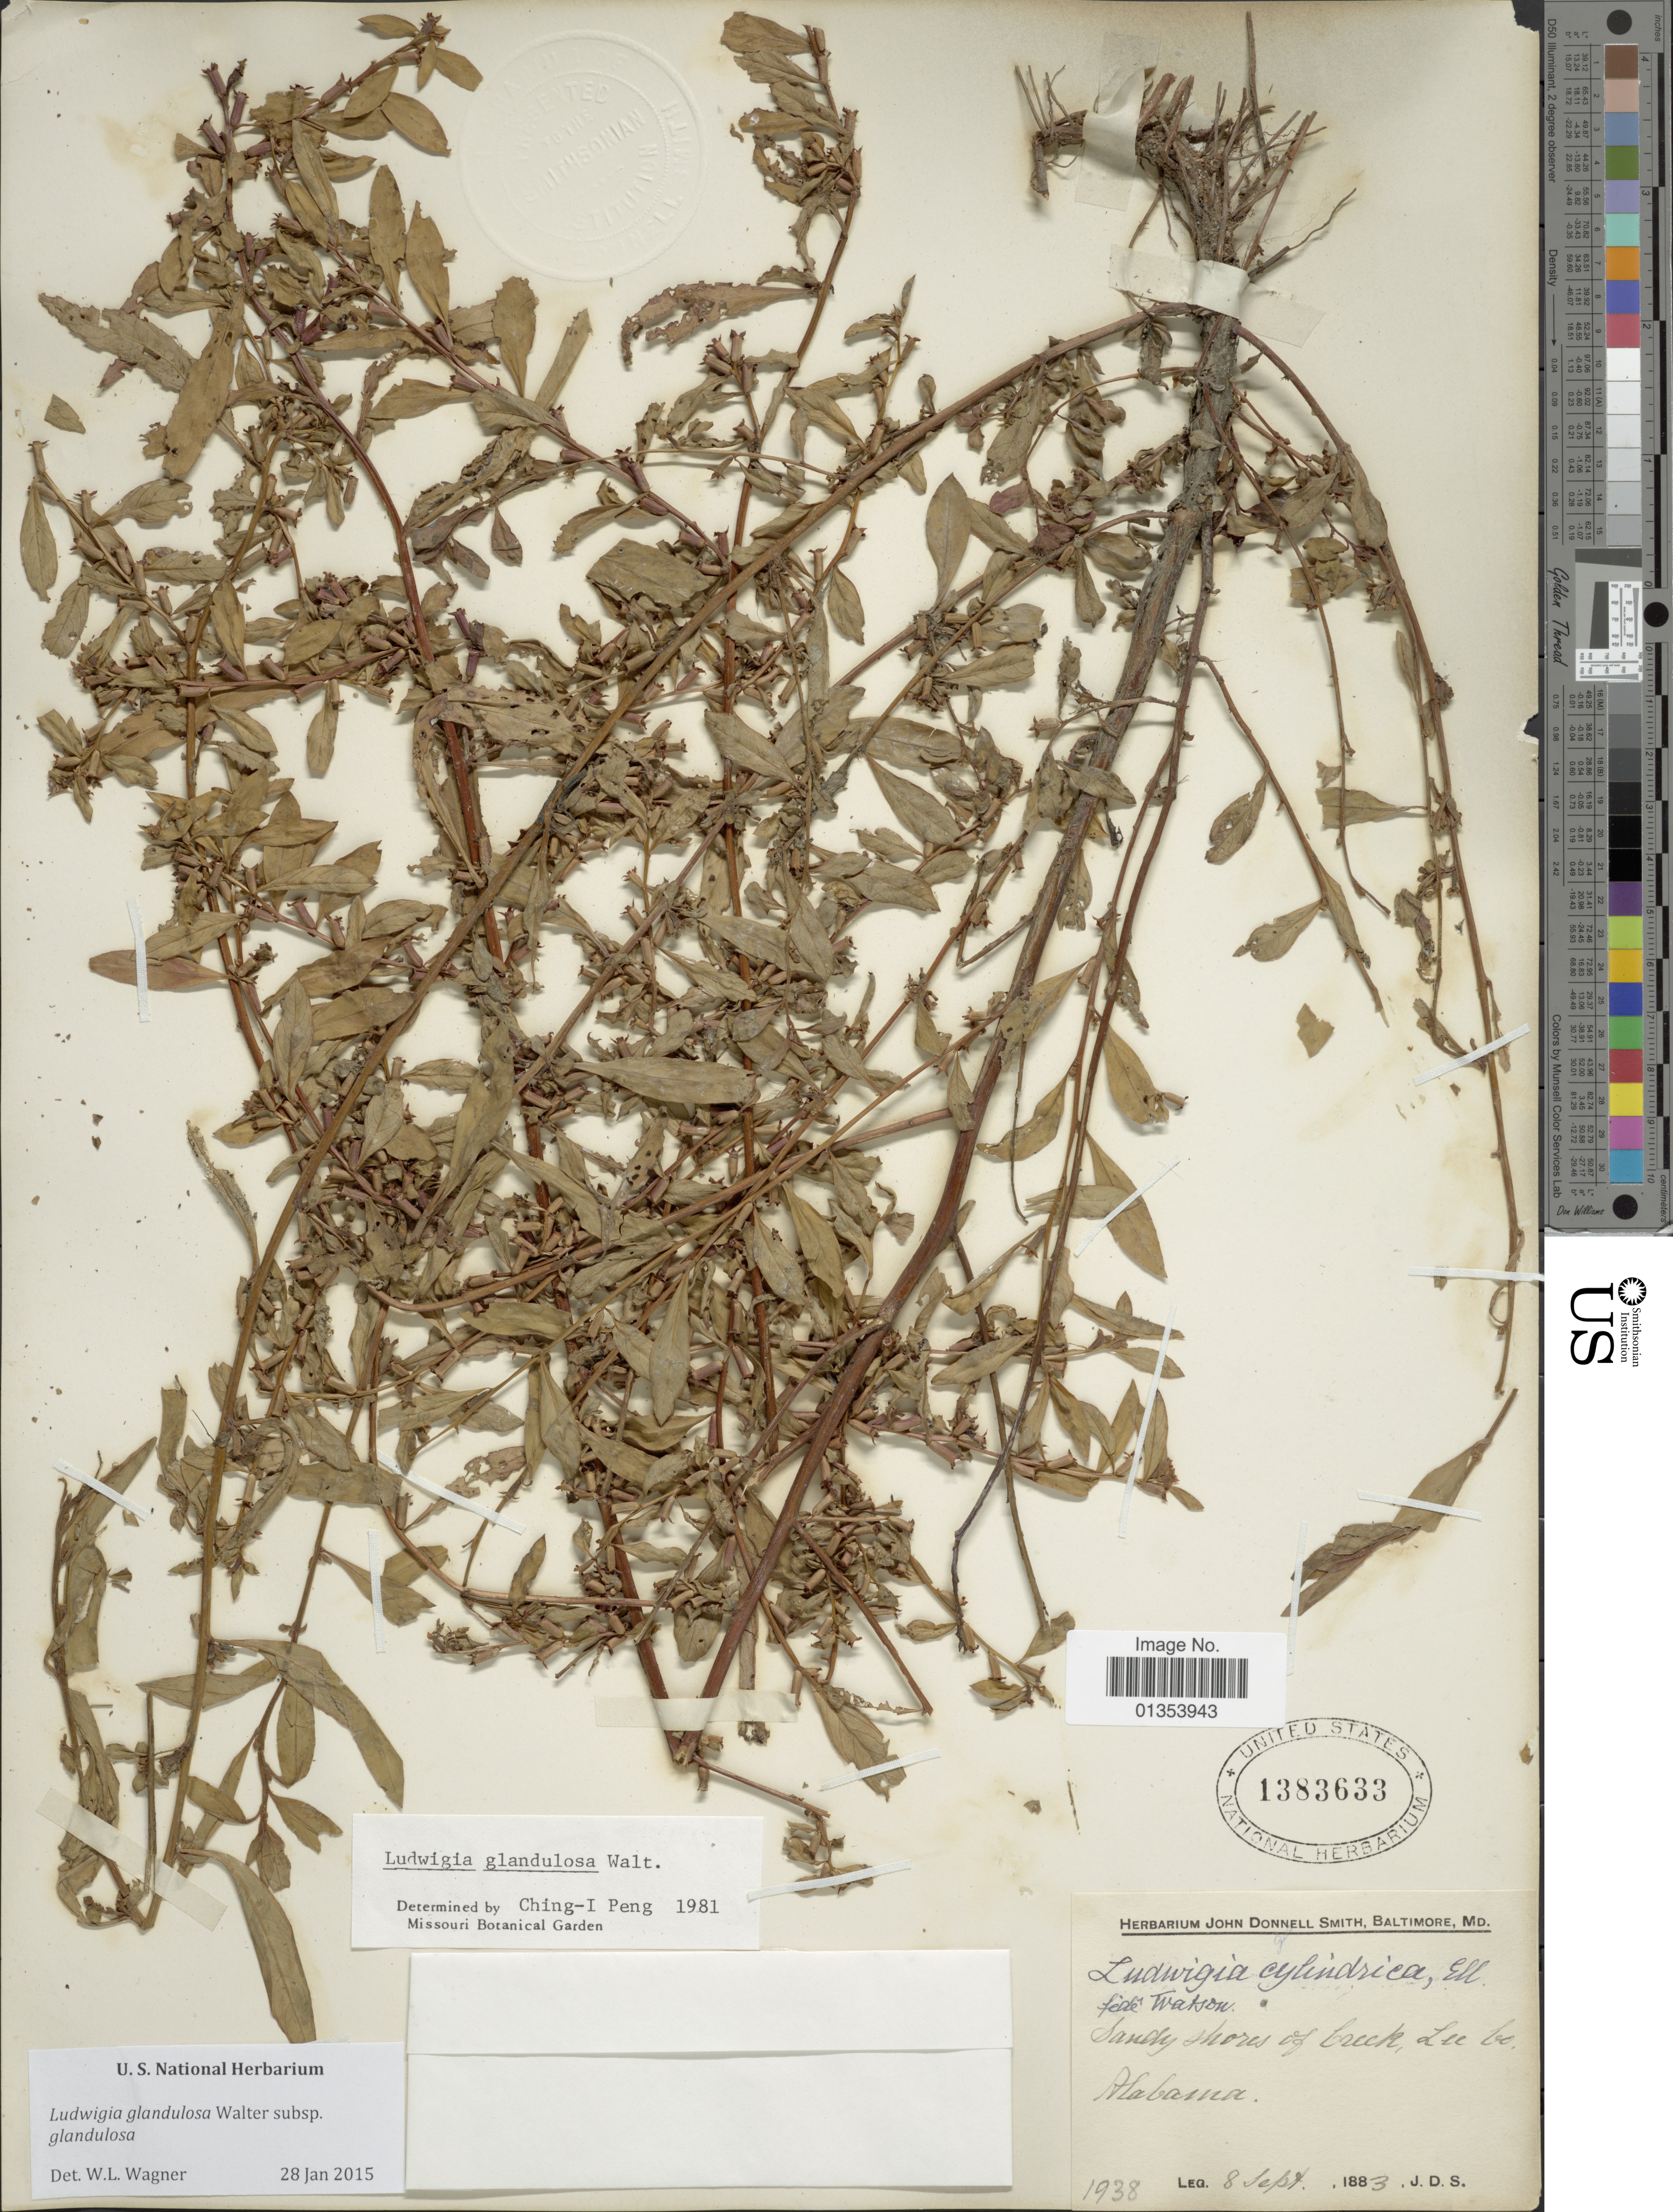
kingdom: Plantae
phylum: Tracheophyta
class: Magnoliopsida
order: Myrtales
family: Onagraceae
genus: Ludwigia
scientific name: Ludwigia glandulosa subsp. glandulosa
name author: Walter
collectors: J. Donnell Smith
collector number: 1938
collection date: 1883-09-08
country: United States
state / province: Alabama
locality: Sandy shores of Creek, Lee Co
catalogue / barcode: US 1383633